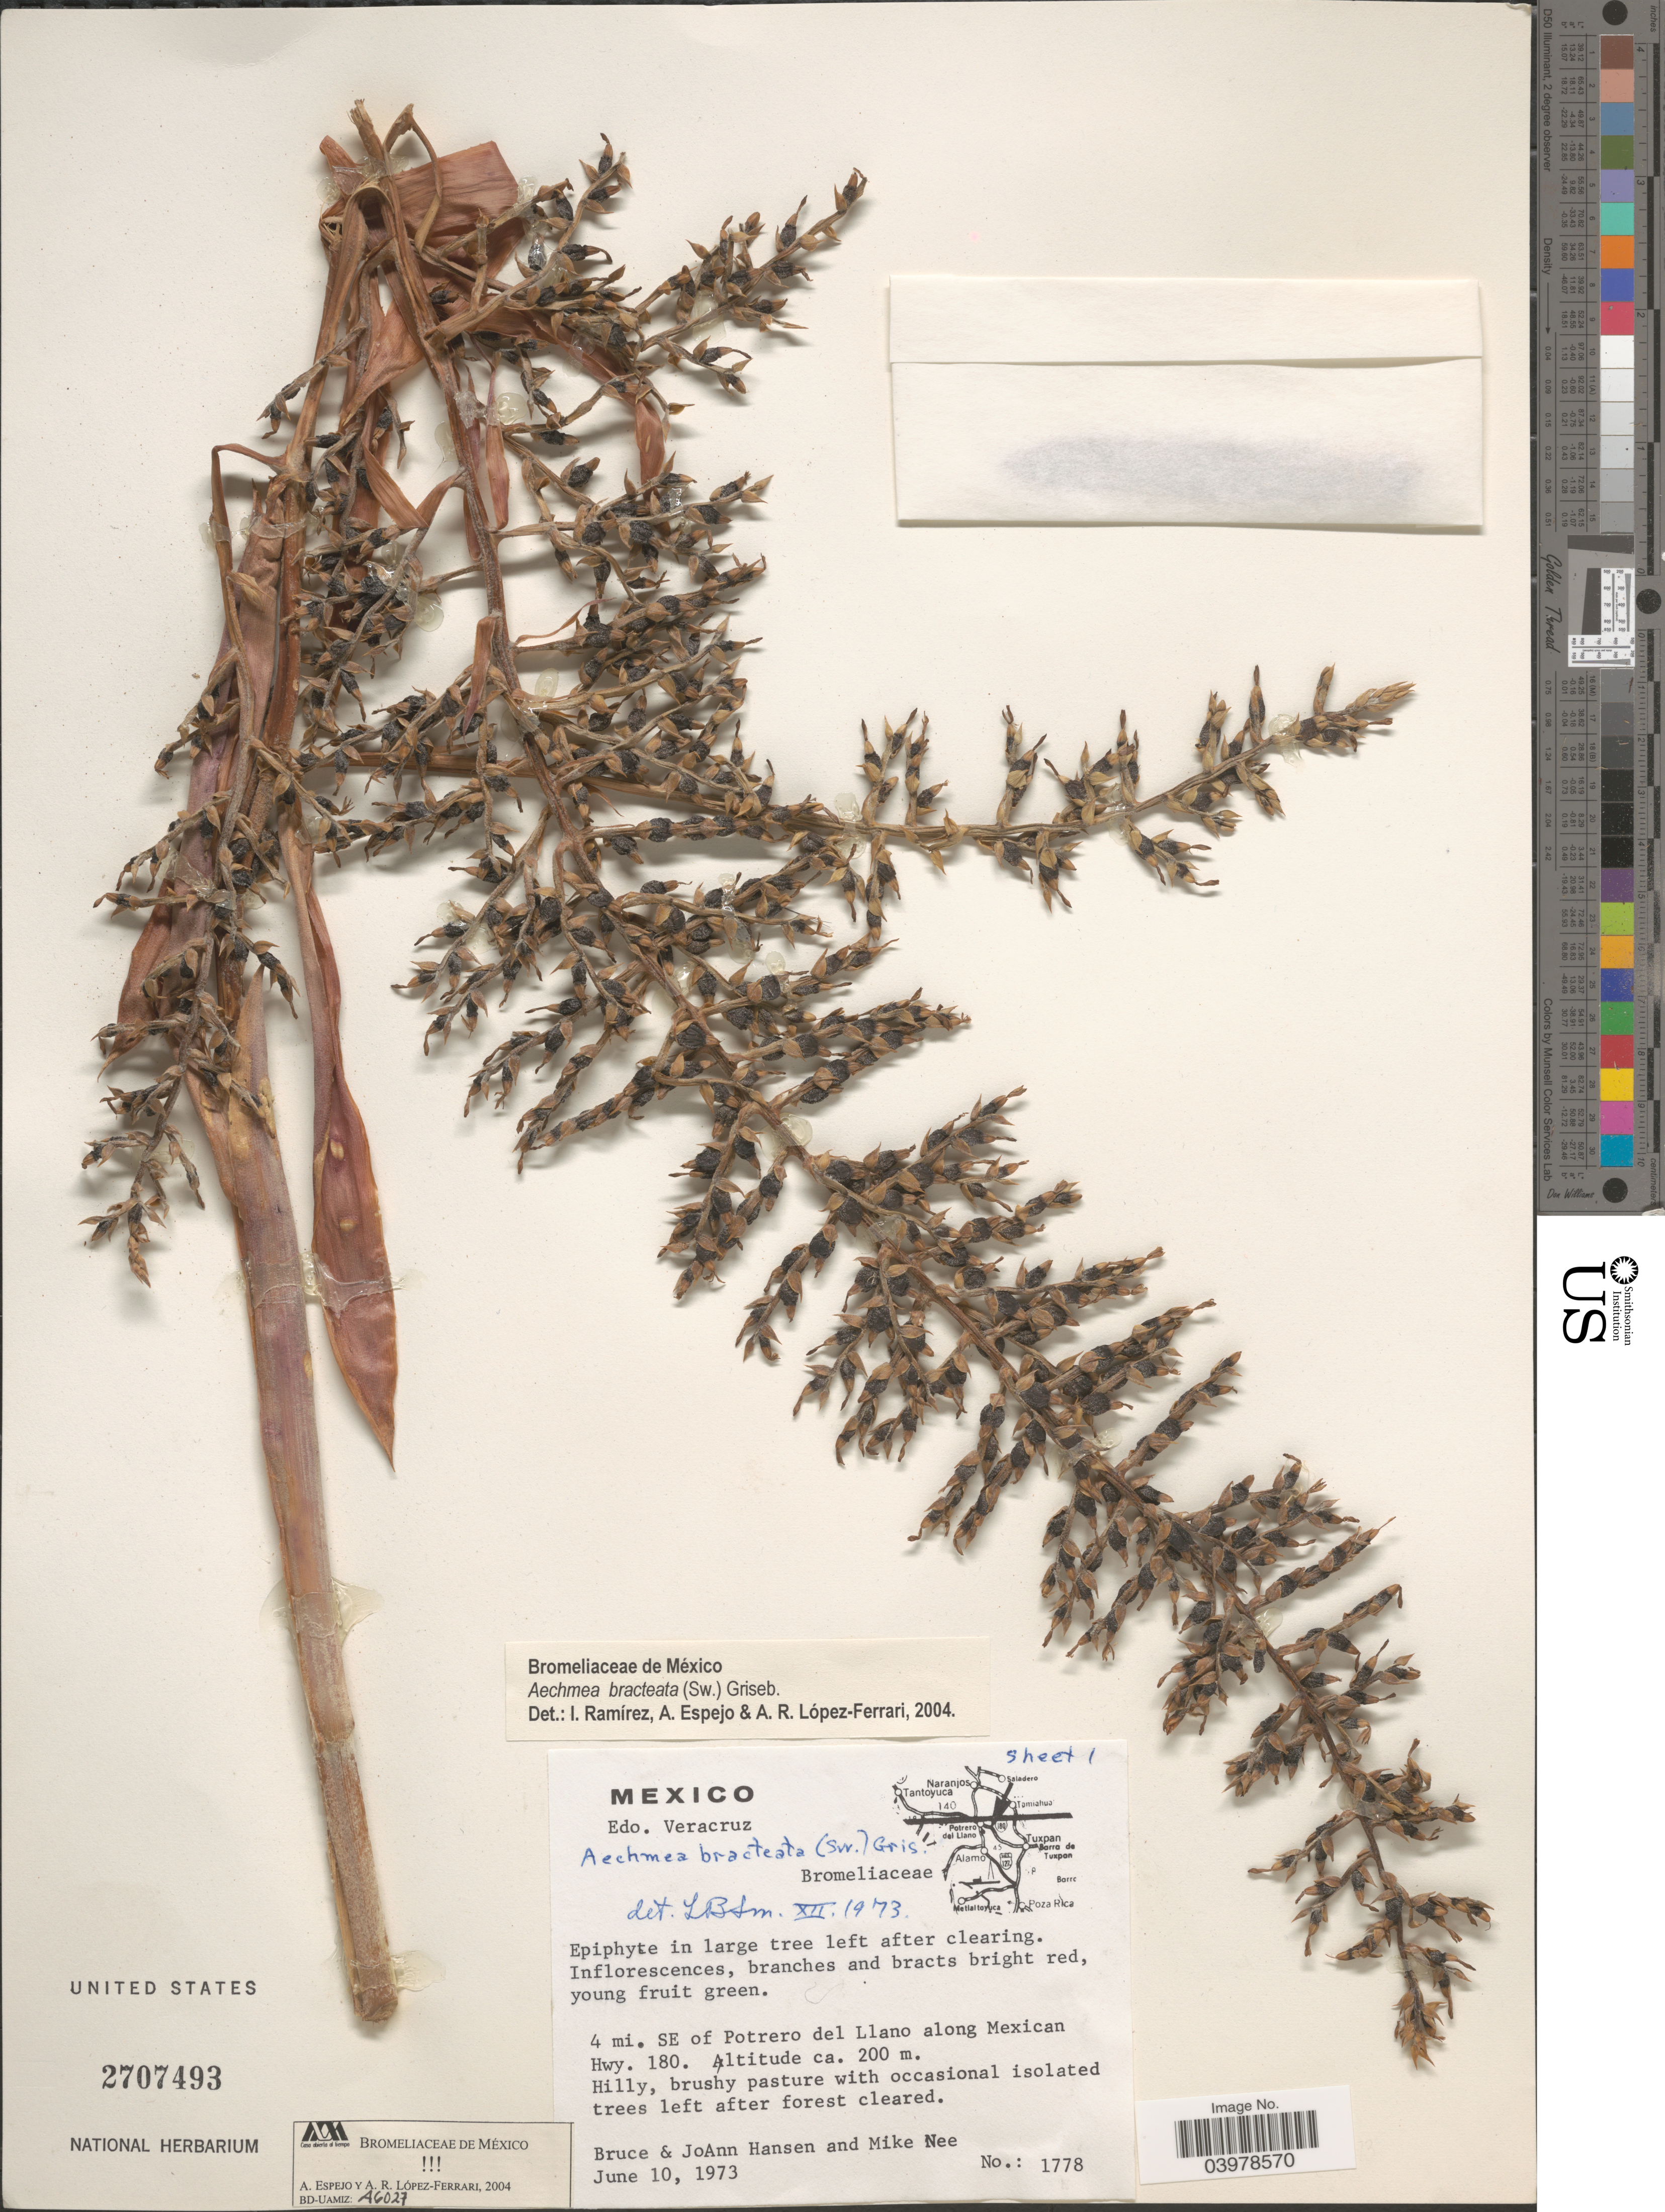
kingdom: Plantae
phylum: Tracheophyta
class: Liliopsida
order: Poales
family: Bromeliaceae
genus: Aechmea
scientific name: Aechmea bracteata var. bracteata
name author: (Sw.) Griseb.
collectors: B. Hanson, J. Hansen & N. Nee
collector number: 1778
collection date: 1973-06-10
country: Mexico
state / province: Veracruz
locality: Edo. Veracruz. 4 mi. SE of Potrero del Llano along Mexican Hwy. 180.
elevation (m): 200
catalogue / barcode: US 2707493